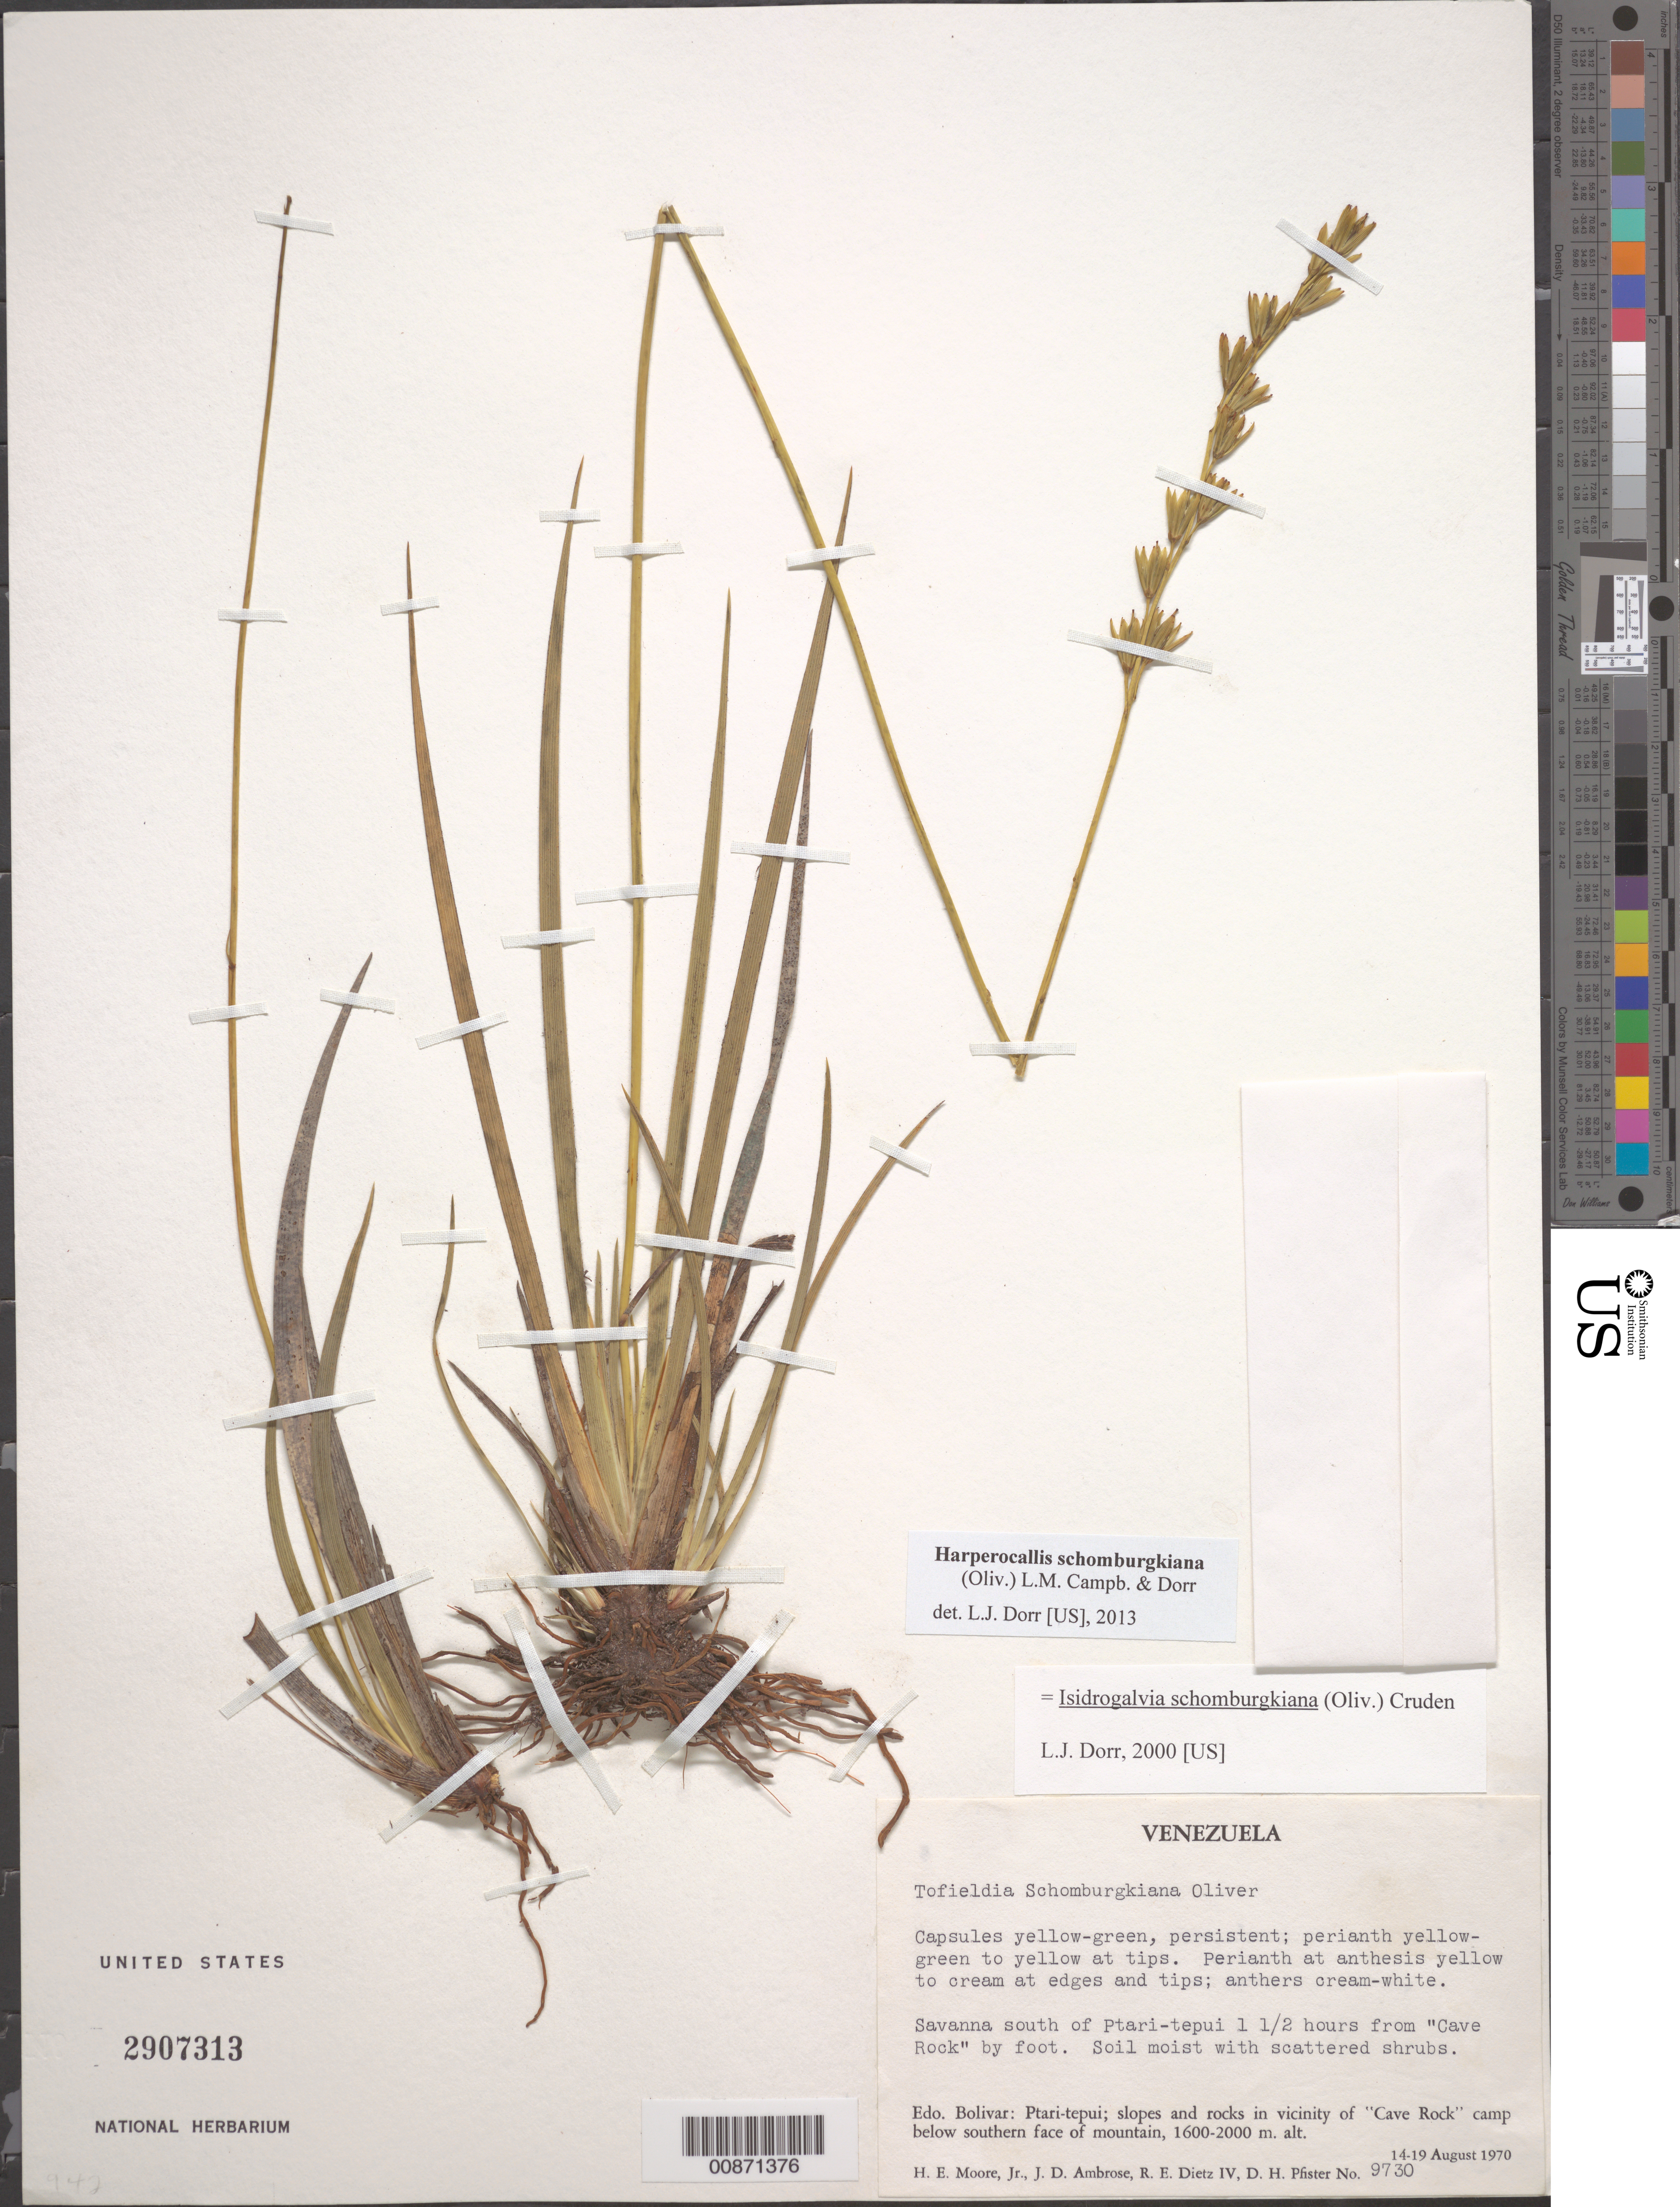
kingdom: Plantae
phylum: Tracheophyta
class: Liliopsida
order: Alismatales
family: Tofieldiaceae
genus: Harperocallis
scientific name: Harperocallis schomburgkiana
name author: (Oliv.) L.M. Campb. & Dorr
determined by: Dorr, L. J., (BOT), Smithsonian Institution - National Museum of Natural History (UNITED STATES)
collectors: H. E. Moore, J. D. Ambrose, R. Dietz & D. H. Pfister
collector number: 9730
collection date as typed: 14-Aug-70 to 19-Aug-70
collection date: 1970-08-14/1970-08-19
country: Venezuela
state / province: Bolívar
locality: Ptari-tepuí, south of; 1 1/2 hours from "Cave Rock" camp by foot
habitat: Savanna, soil moist with scattered shrubs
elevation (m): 1600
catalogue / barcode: US 2907313